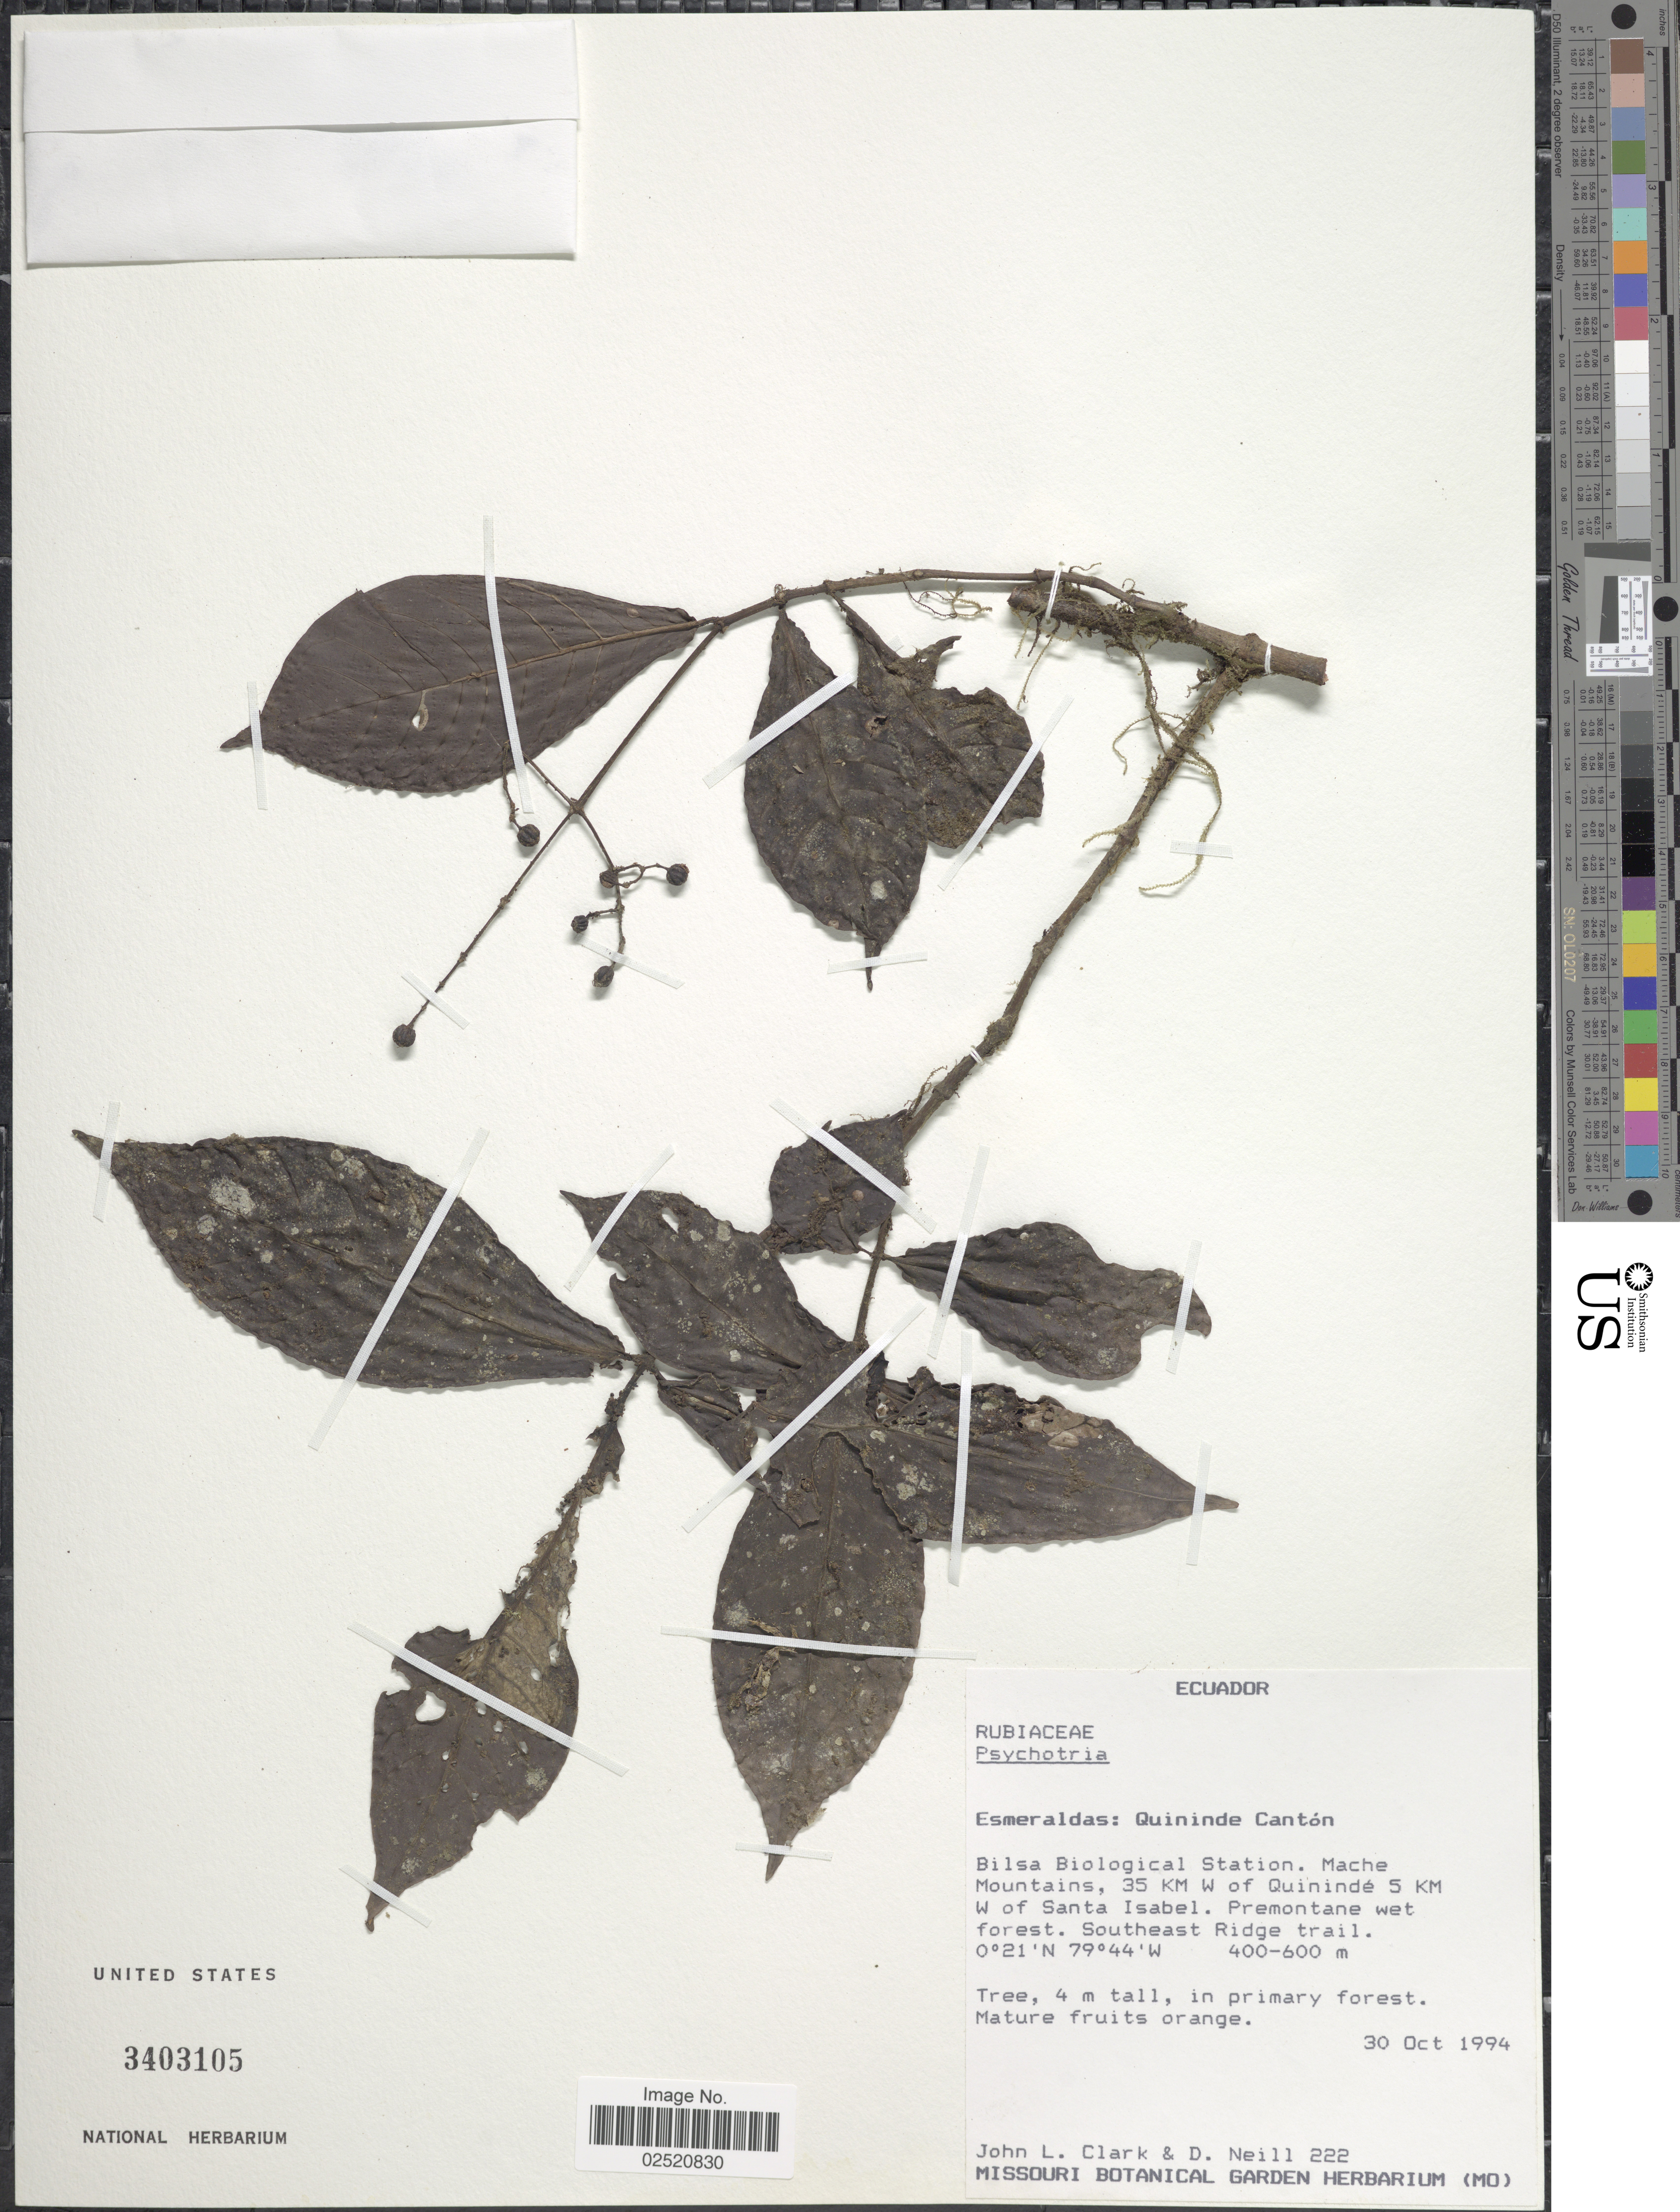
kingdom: Plantae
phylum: Tracheophyta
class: Magnoliopsida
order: Gentianales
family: Rubiaceae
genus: Psychotria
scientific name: Psychotria sp.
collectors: J. L. Clark & D. Neill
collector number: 222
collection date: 1994-10-30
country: Ecuador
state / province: Esmeraldas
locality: Quininde Canton, Bilsa Biological Station, Mache Mountains, 35 KM W of Quininde 5 KM W of Santa Isabel. Southeast Ridge trail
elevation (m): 400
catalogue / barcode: US 3403105